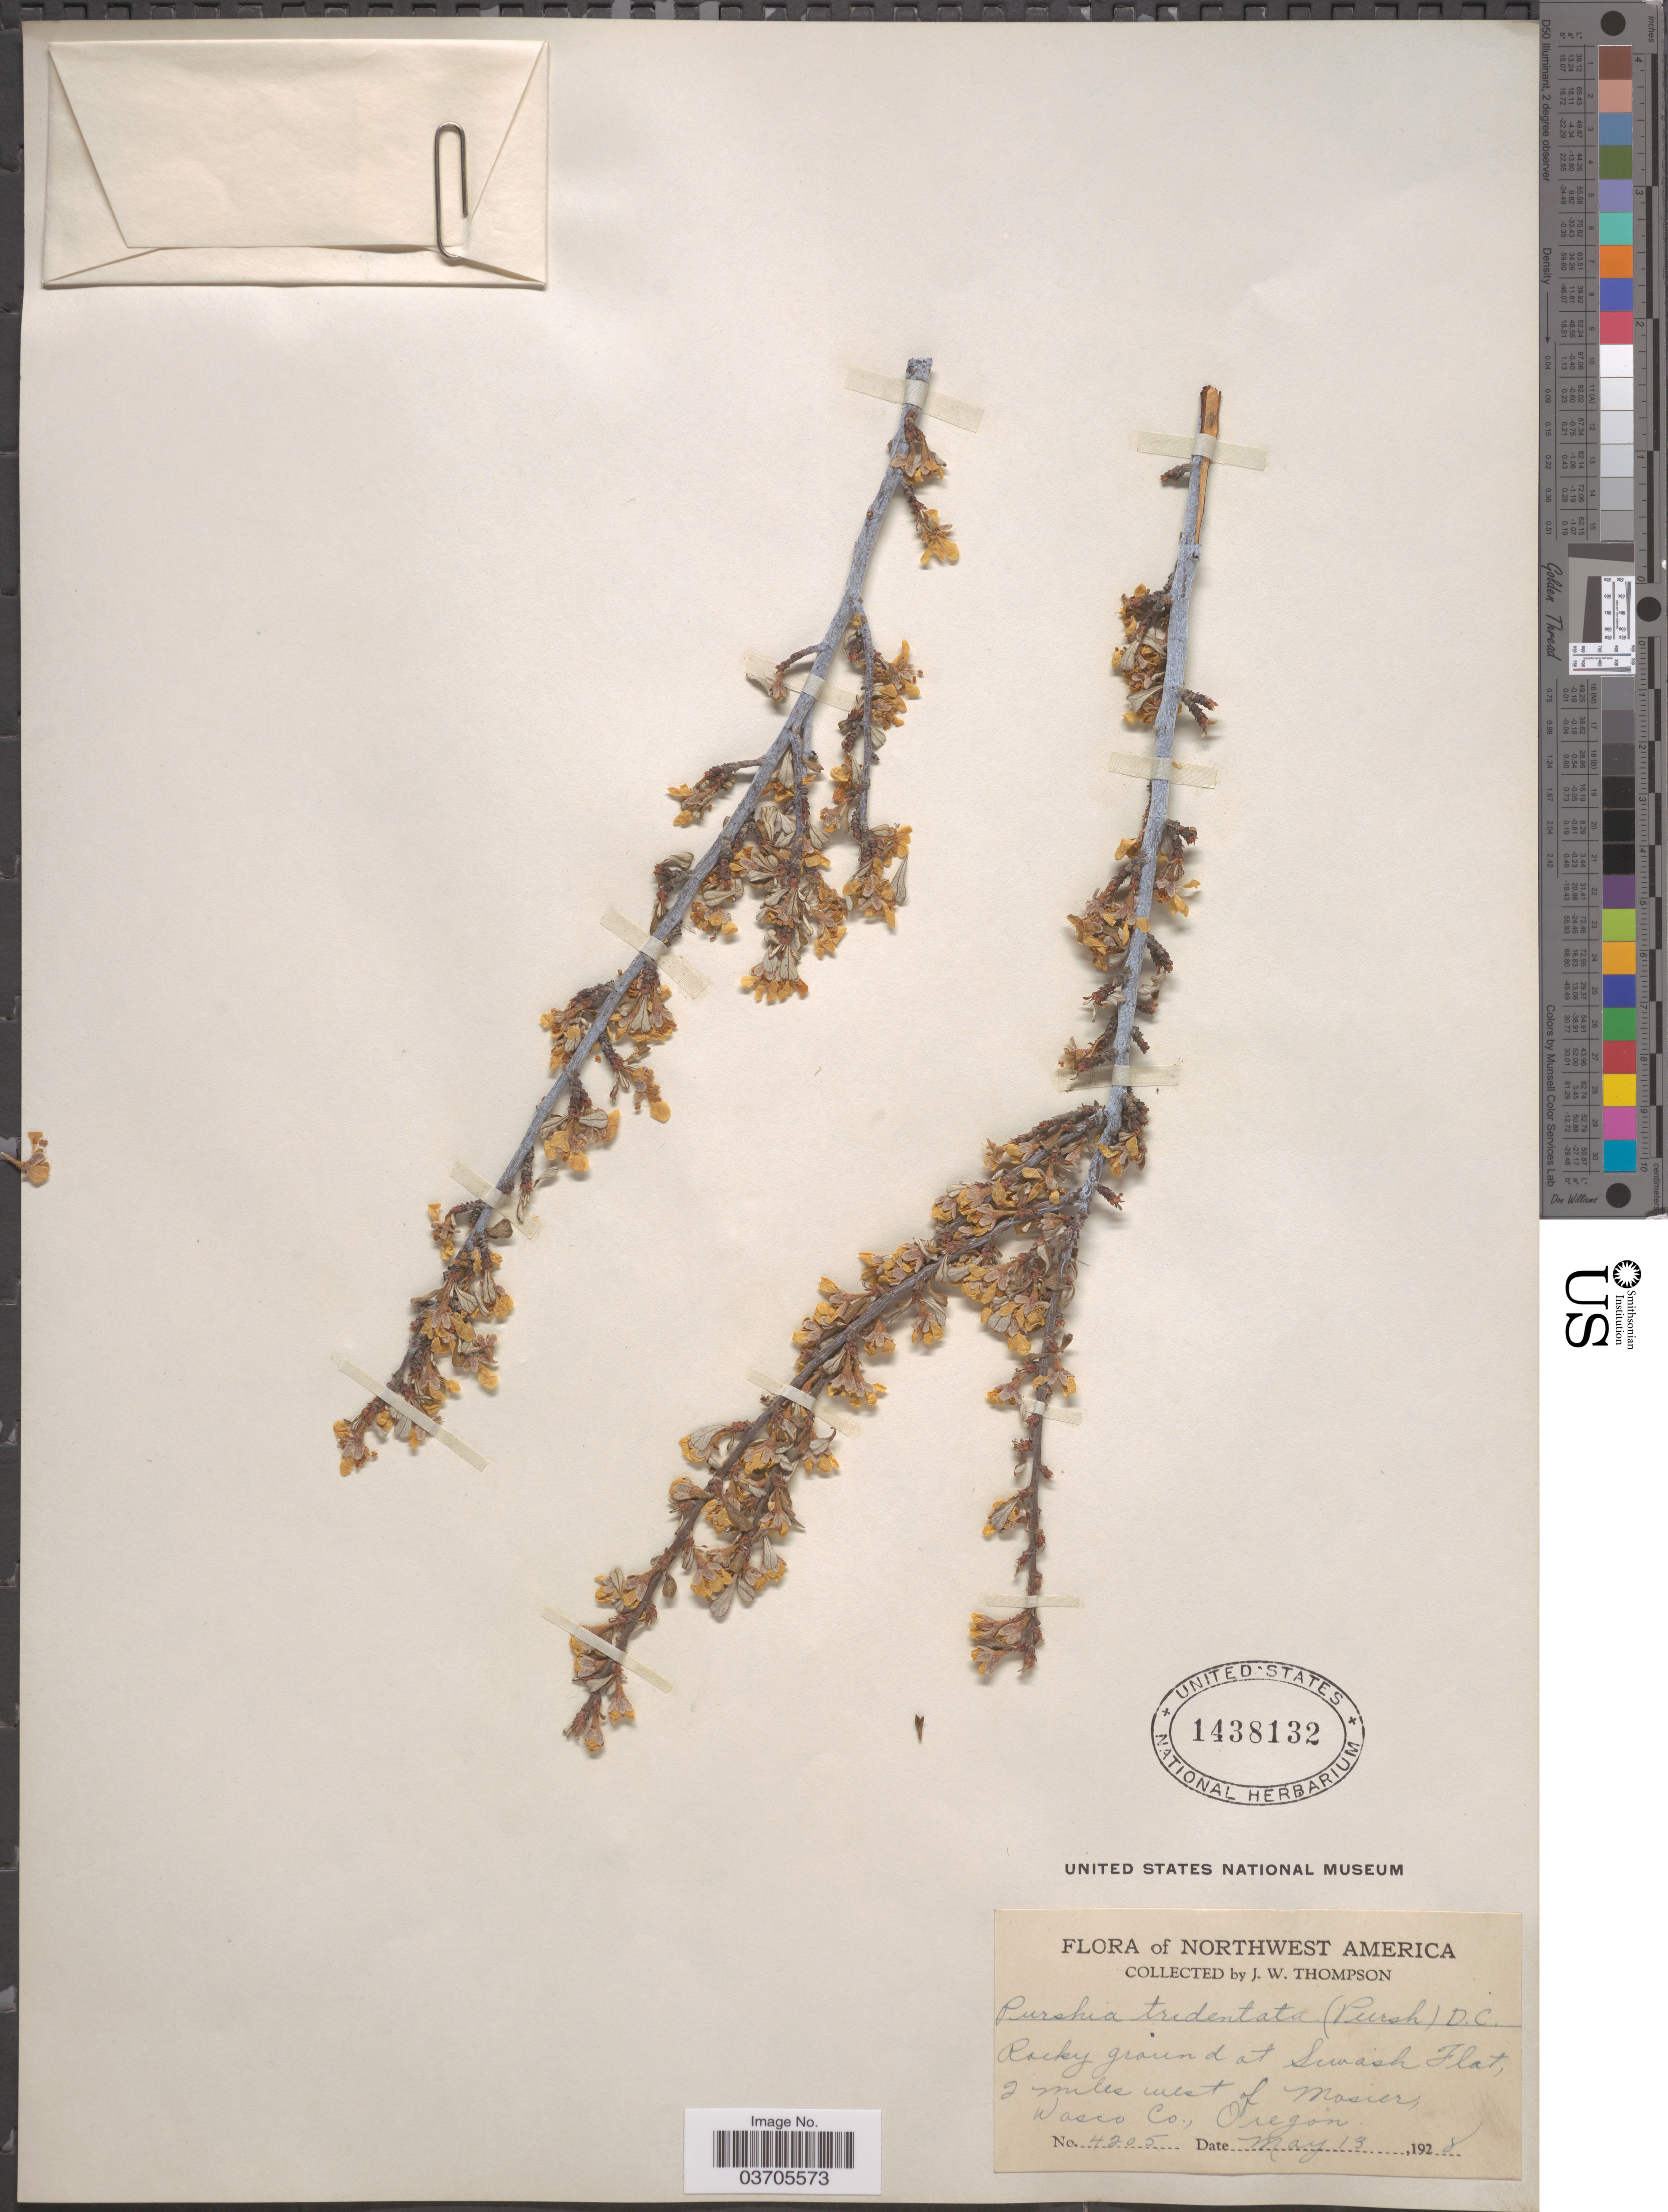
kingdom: Plantae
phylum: Tracheophyta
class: Magnoliopsida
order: Rosales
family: Rosaceae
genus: Purshia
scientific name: Purshia tridentata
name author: (Pursh) DC.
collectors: J. Thompson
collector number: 4205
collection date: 1928-05-13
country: United States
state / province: Oregon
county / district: Wasco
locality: Northwest America. Rocky ground at Swash Flat, 2 miles west of Mosier, Wasco Co.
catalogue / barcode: US 1438132